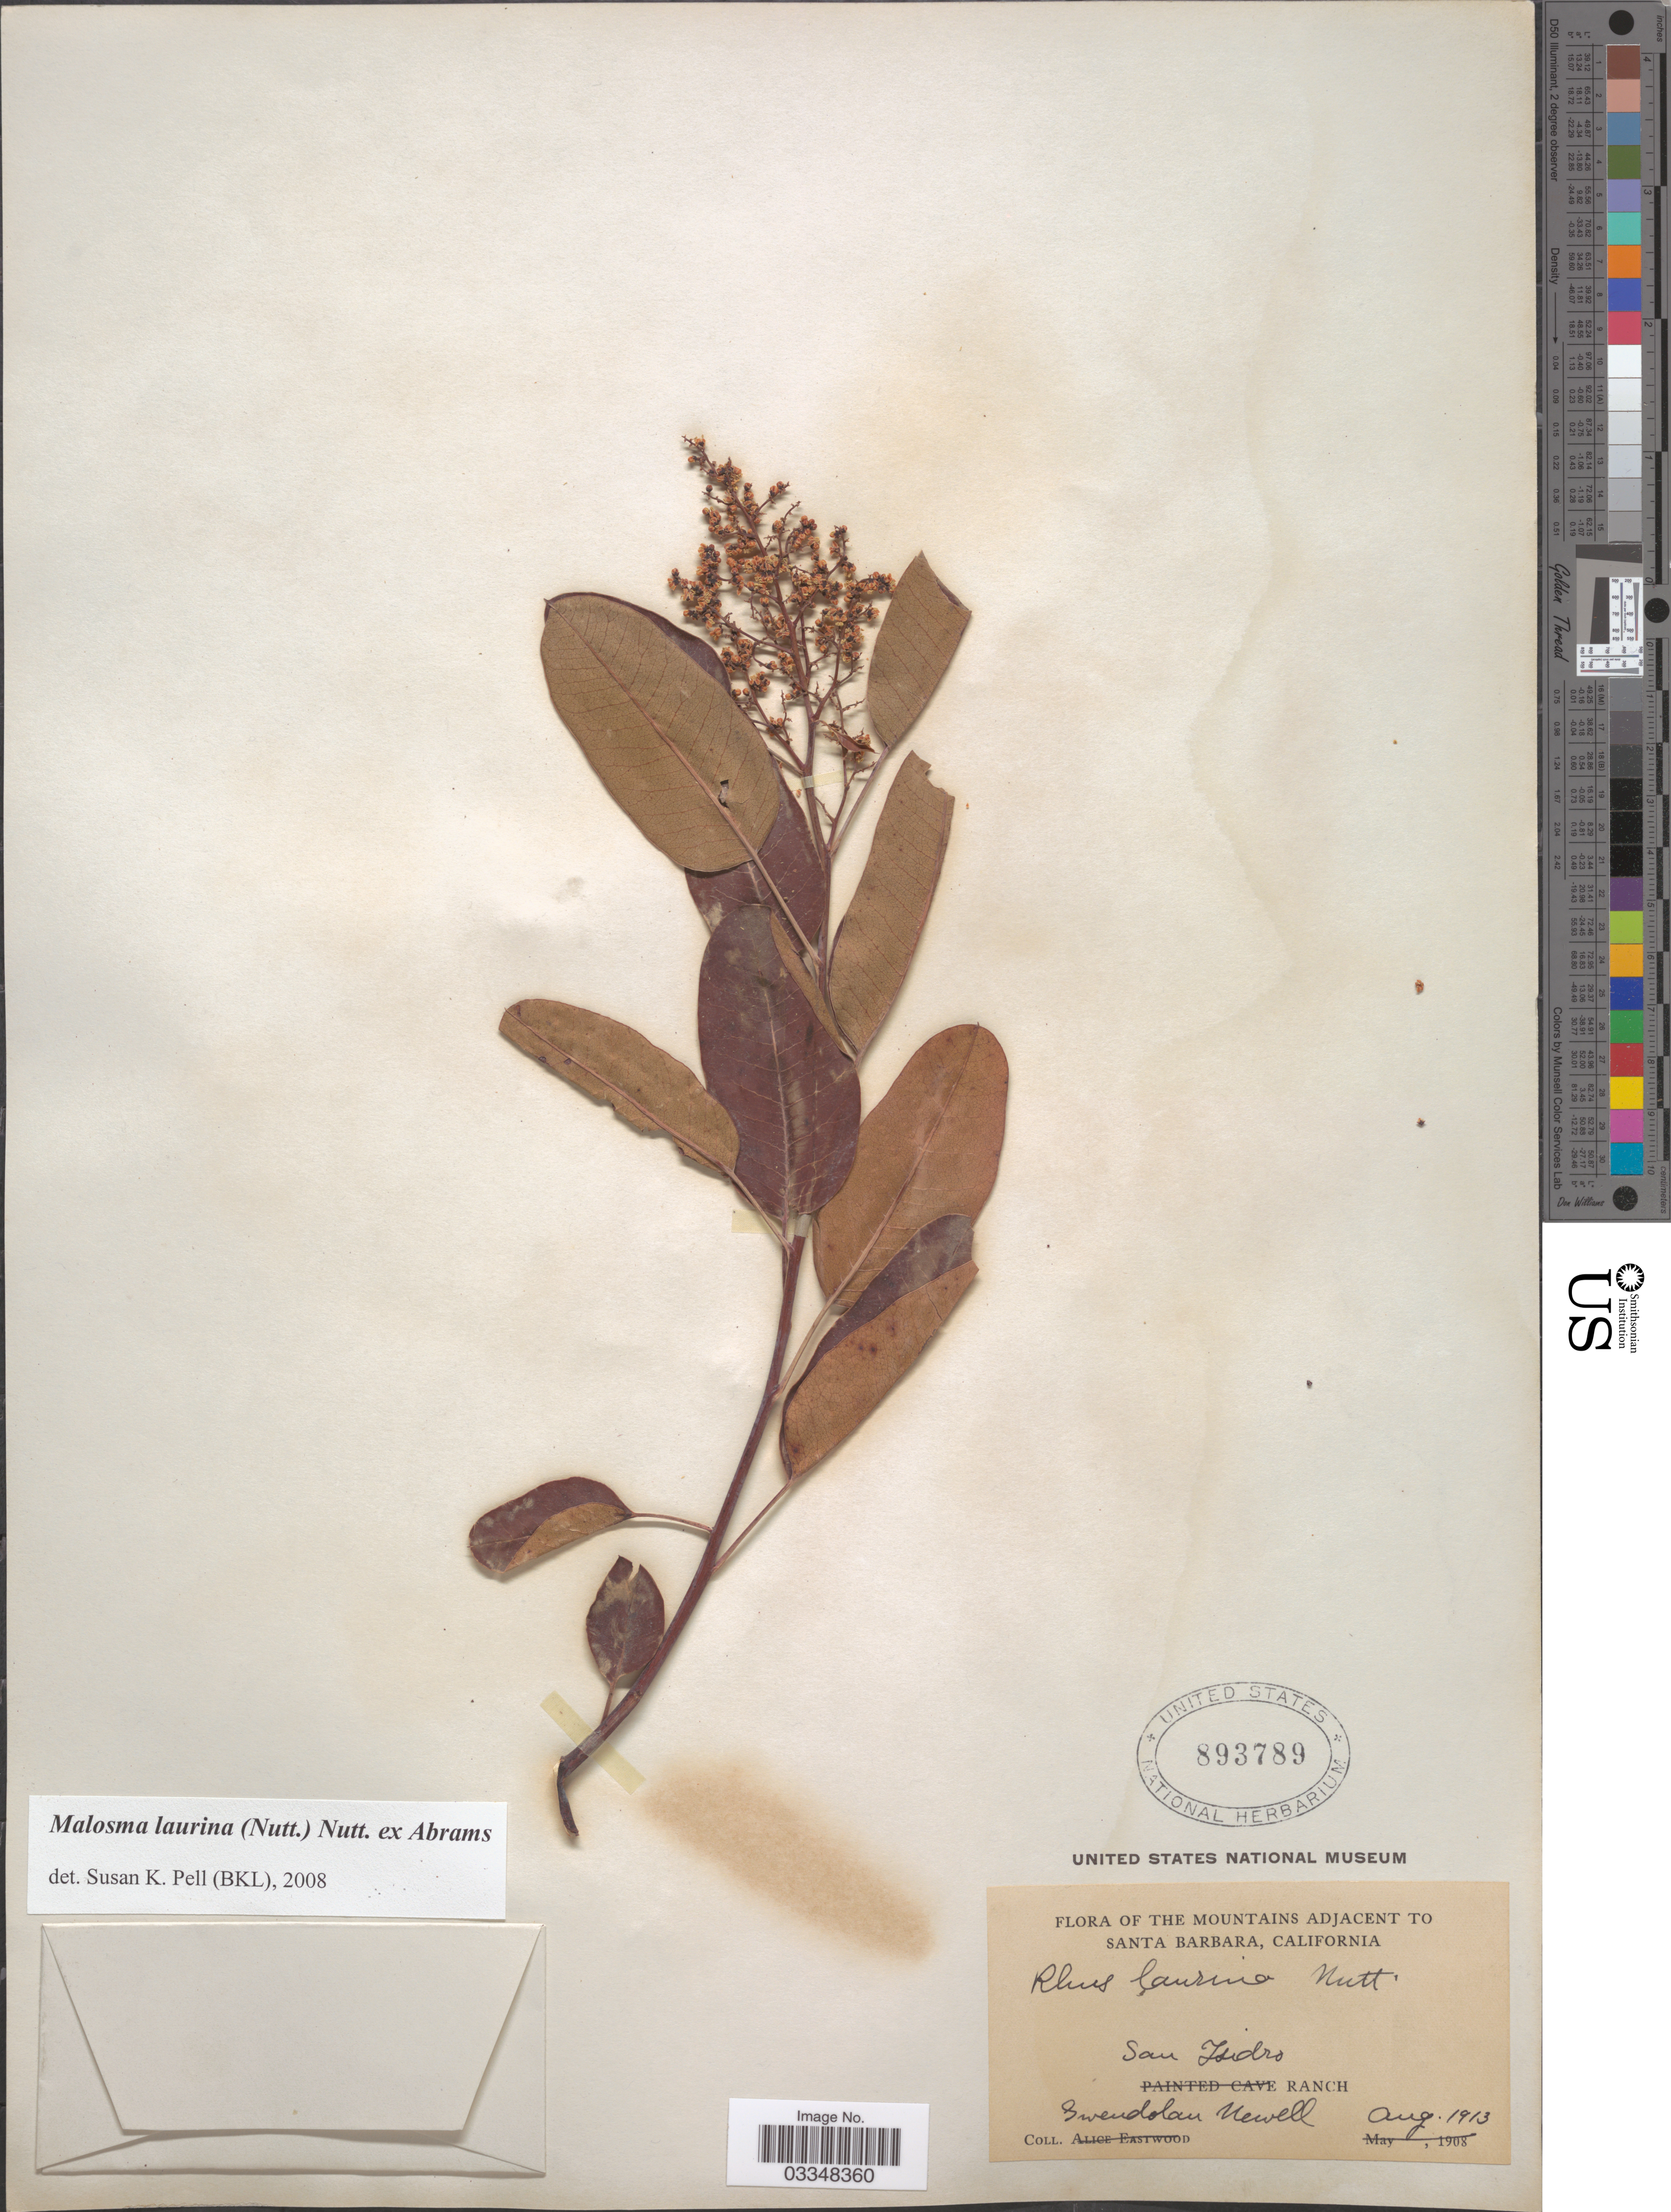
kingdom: Plantae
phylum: Tracheophyta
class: Magnoliopsida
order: Sapindales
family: Anacardiaceae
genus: Malosma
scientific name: Malosma laurina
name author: (Nutt.) Nutt. ex Abrams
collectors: G. Newell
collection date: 1913-08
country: United States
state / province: California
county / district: Santa Barbara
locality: The mountains adjacent to Santa Barbara. San Isidro Ranch.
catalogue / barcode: US 893789